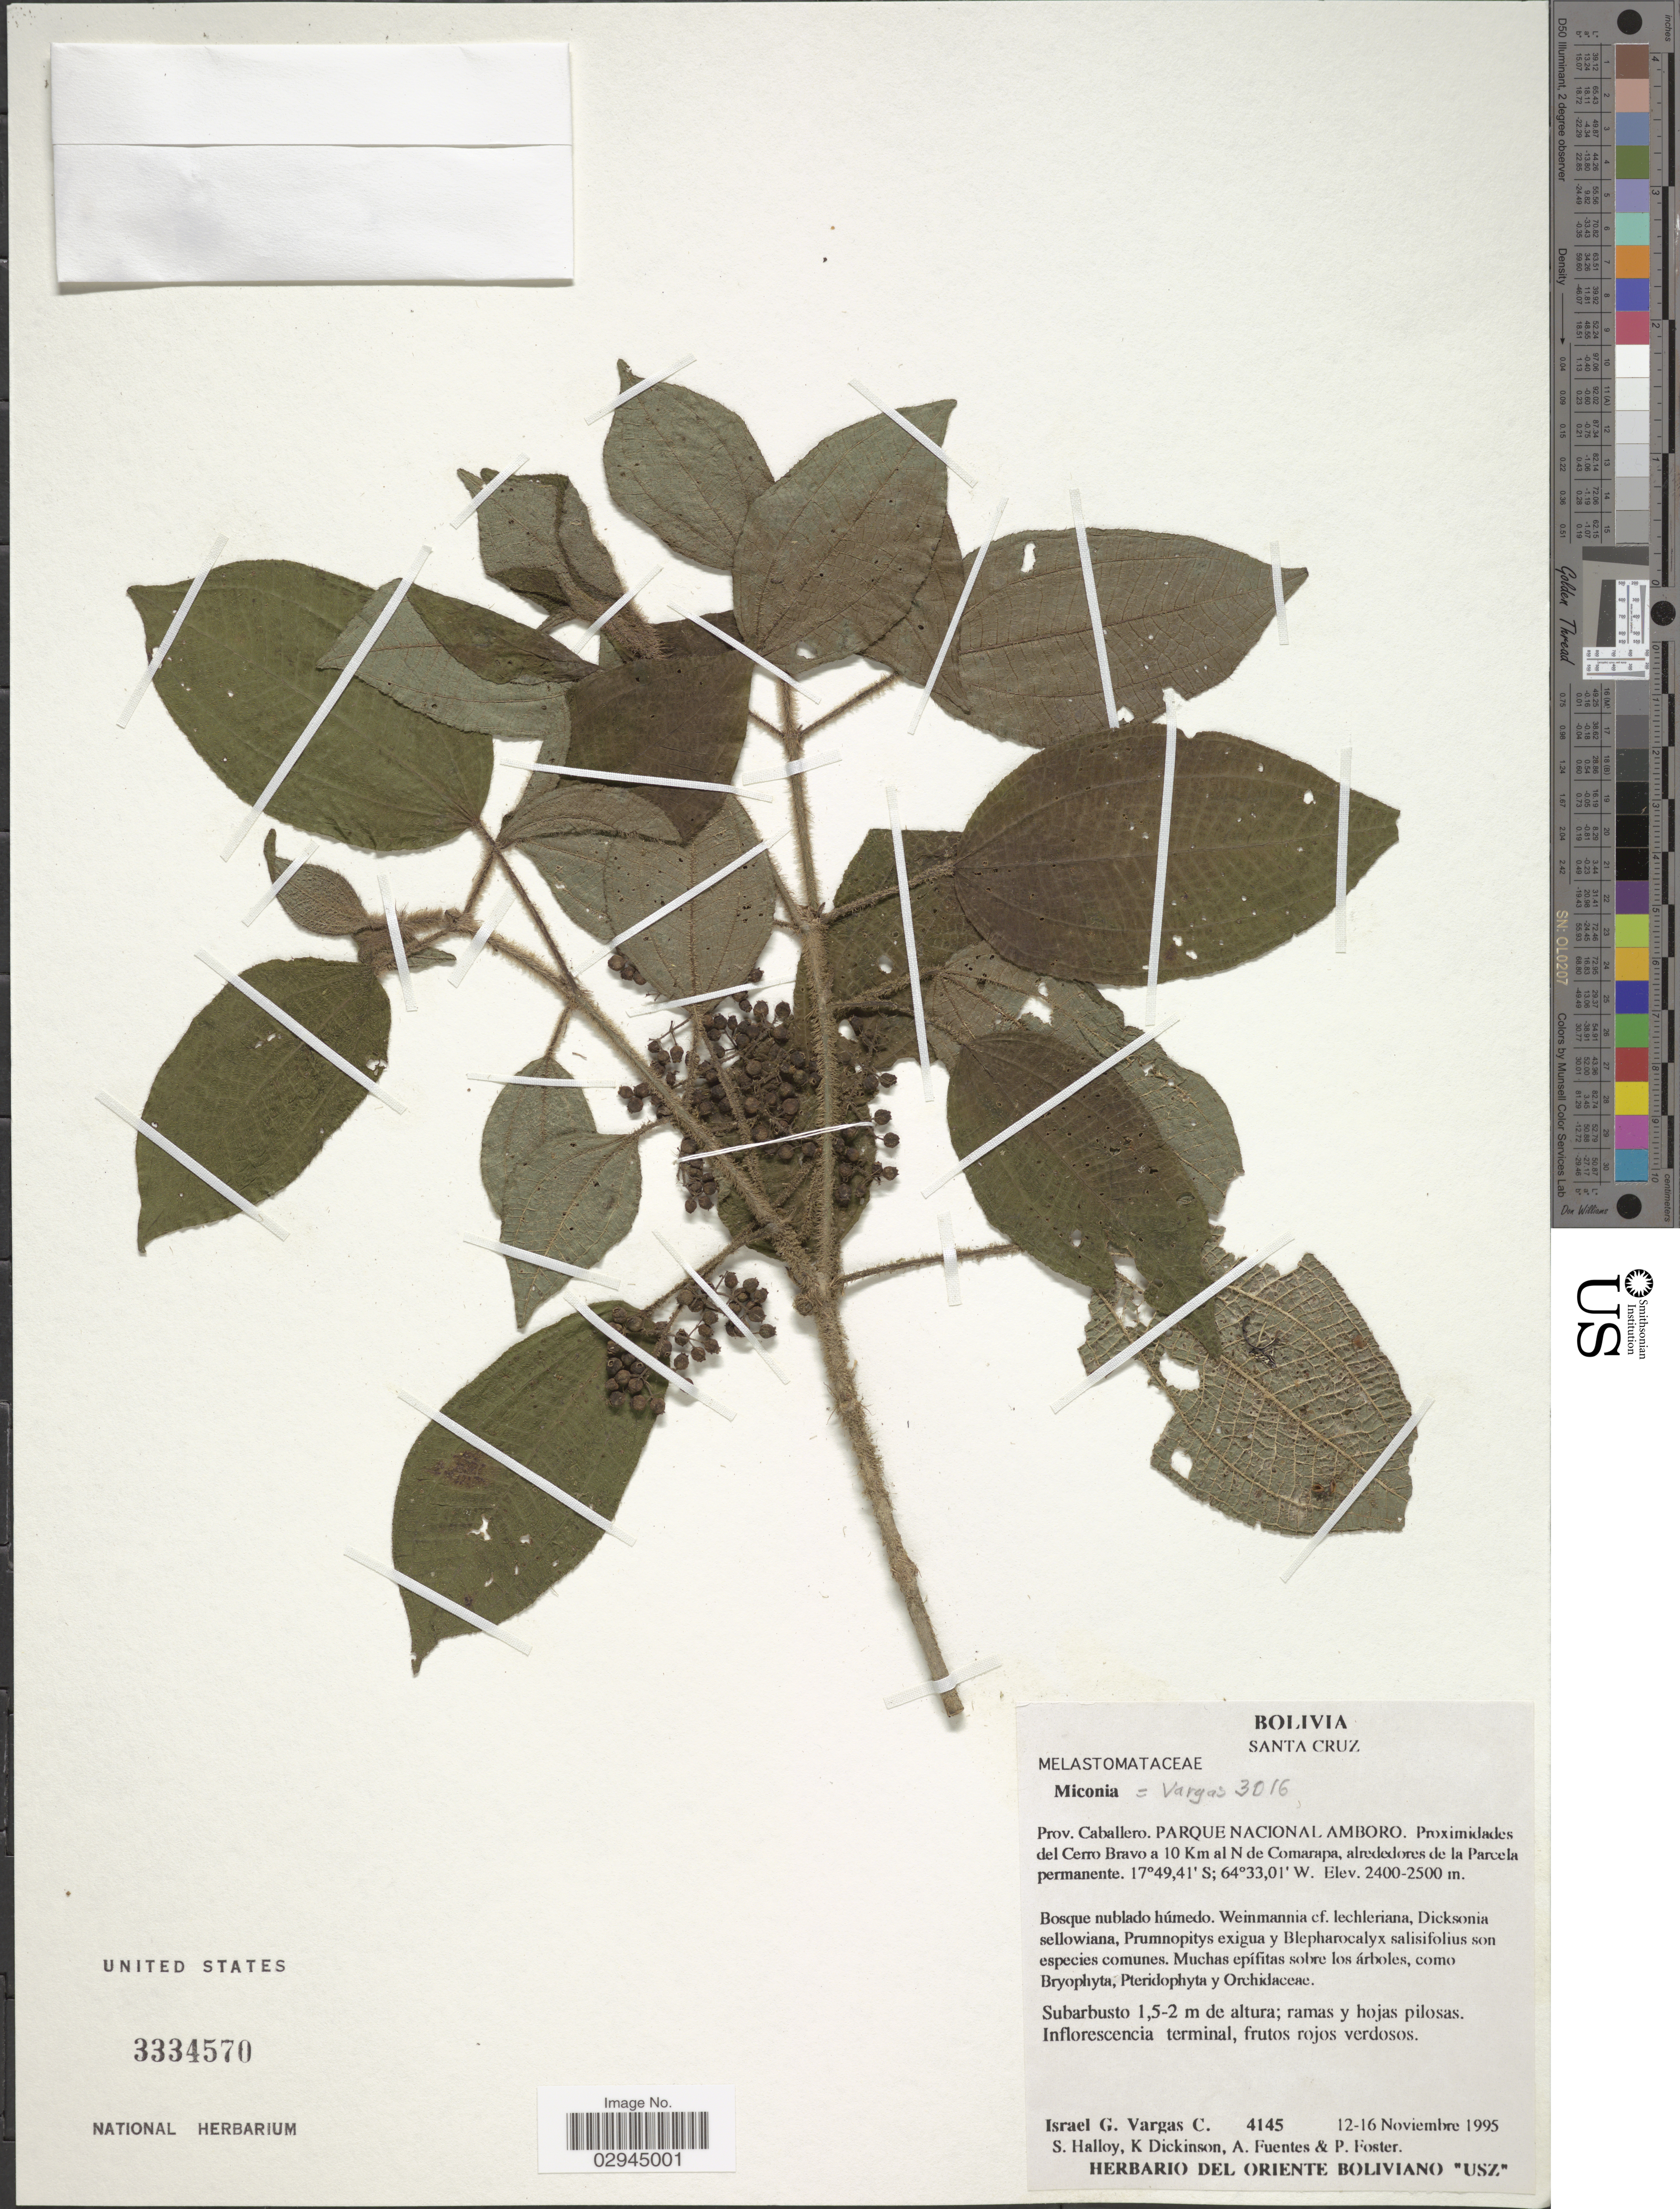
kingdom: Plantae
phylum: Tracheophyta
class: Magnoliopsida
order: Myrtales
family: Melastomataceae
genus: Miconia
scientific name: Miconia sp.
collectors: I. Vargas C., S. Halloy, K. Dickinson, A. Fuentes & P. Foster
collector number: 4145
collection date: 1995-11-12/1995-11-16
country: Bolivia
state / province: Santa Cruz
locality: Prov. Caballero. Parque Nacional Amboro. Proximidades del Cerro Bravo a 10 Km al N de Comarapa, alrededores de la Parcela permanente.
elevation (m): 2400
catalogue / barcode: US 3334570